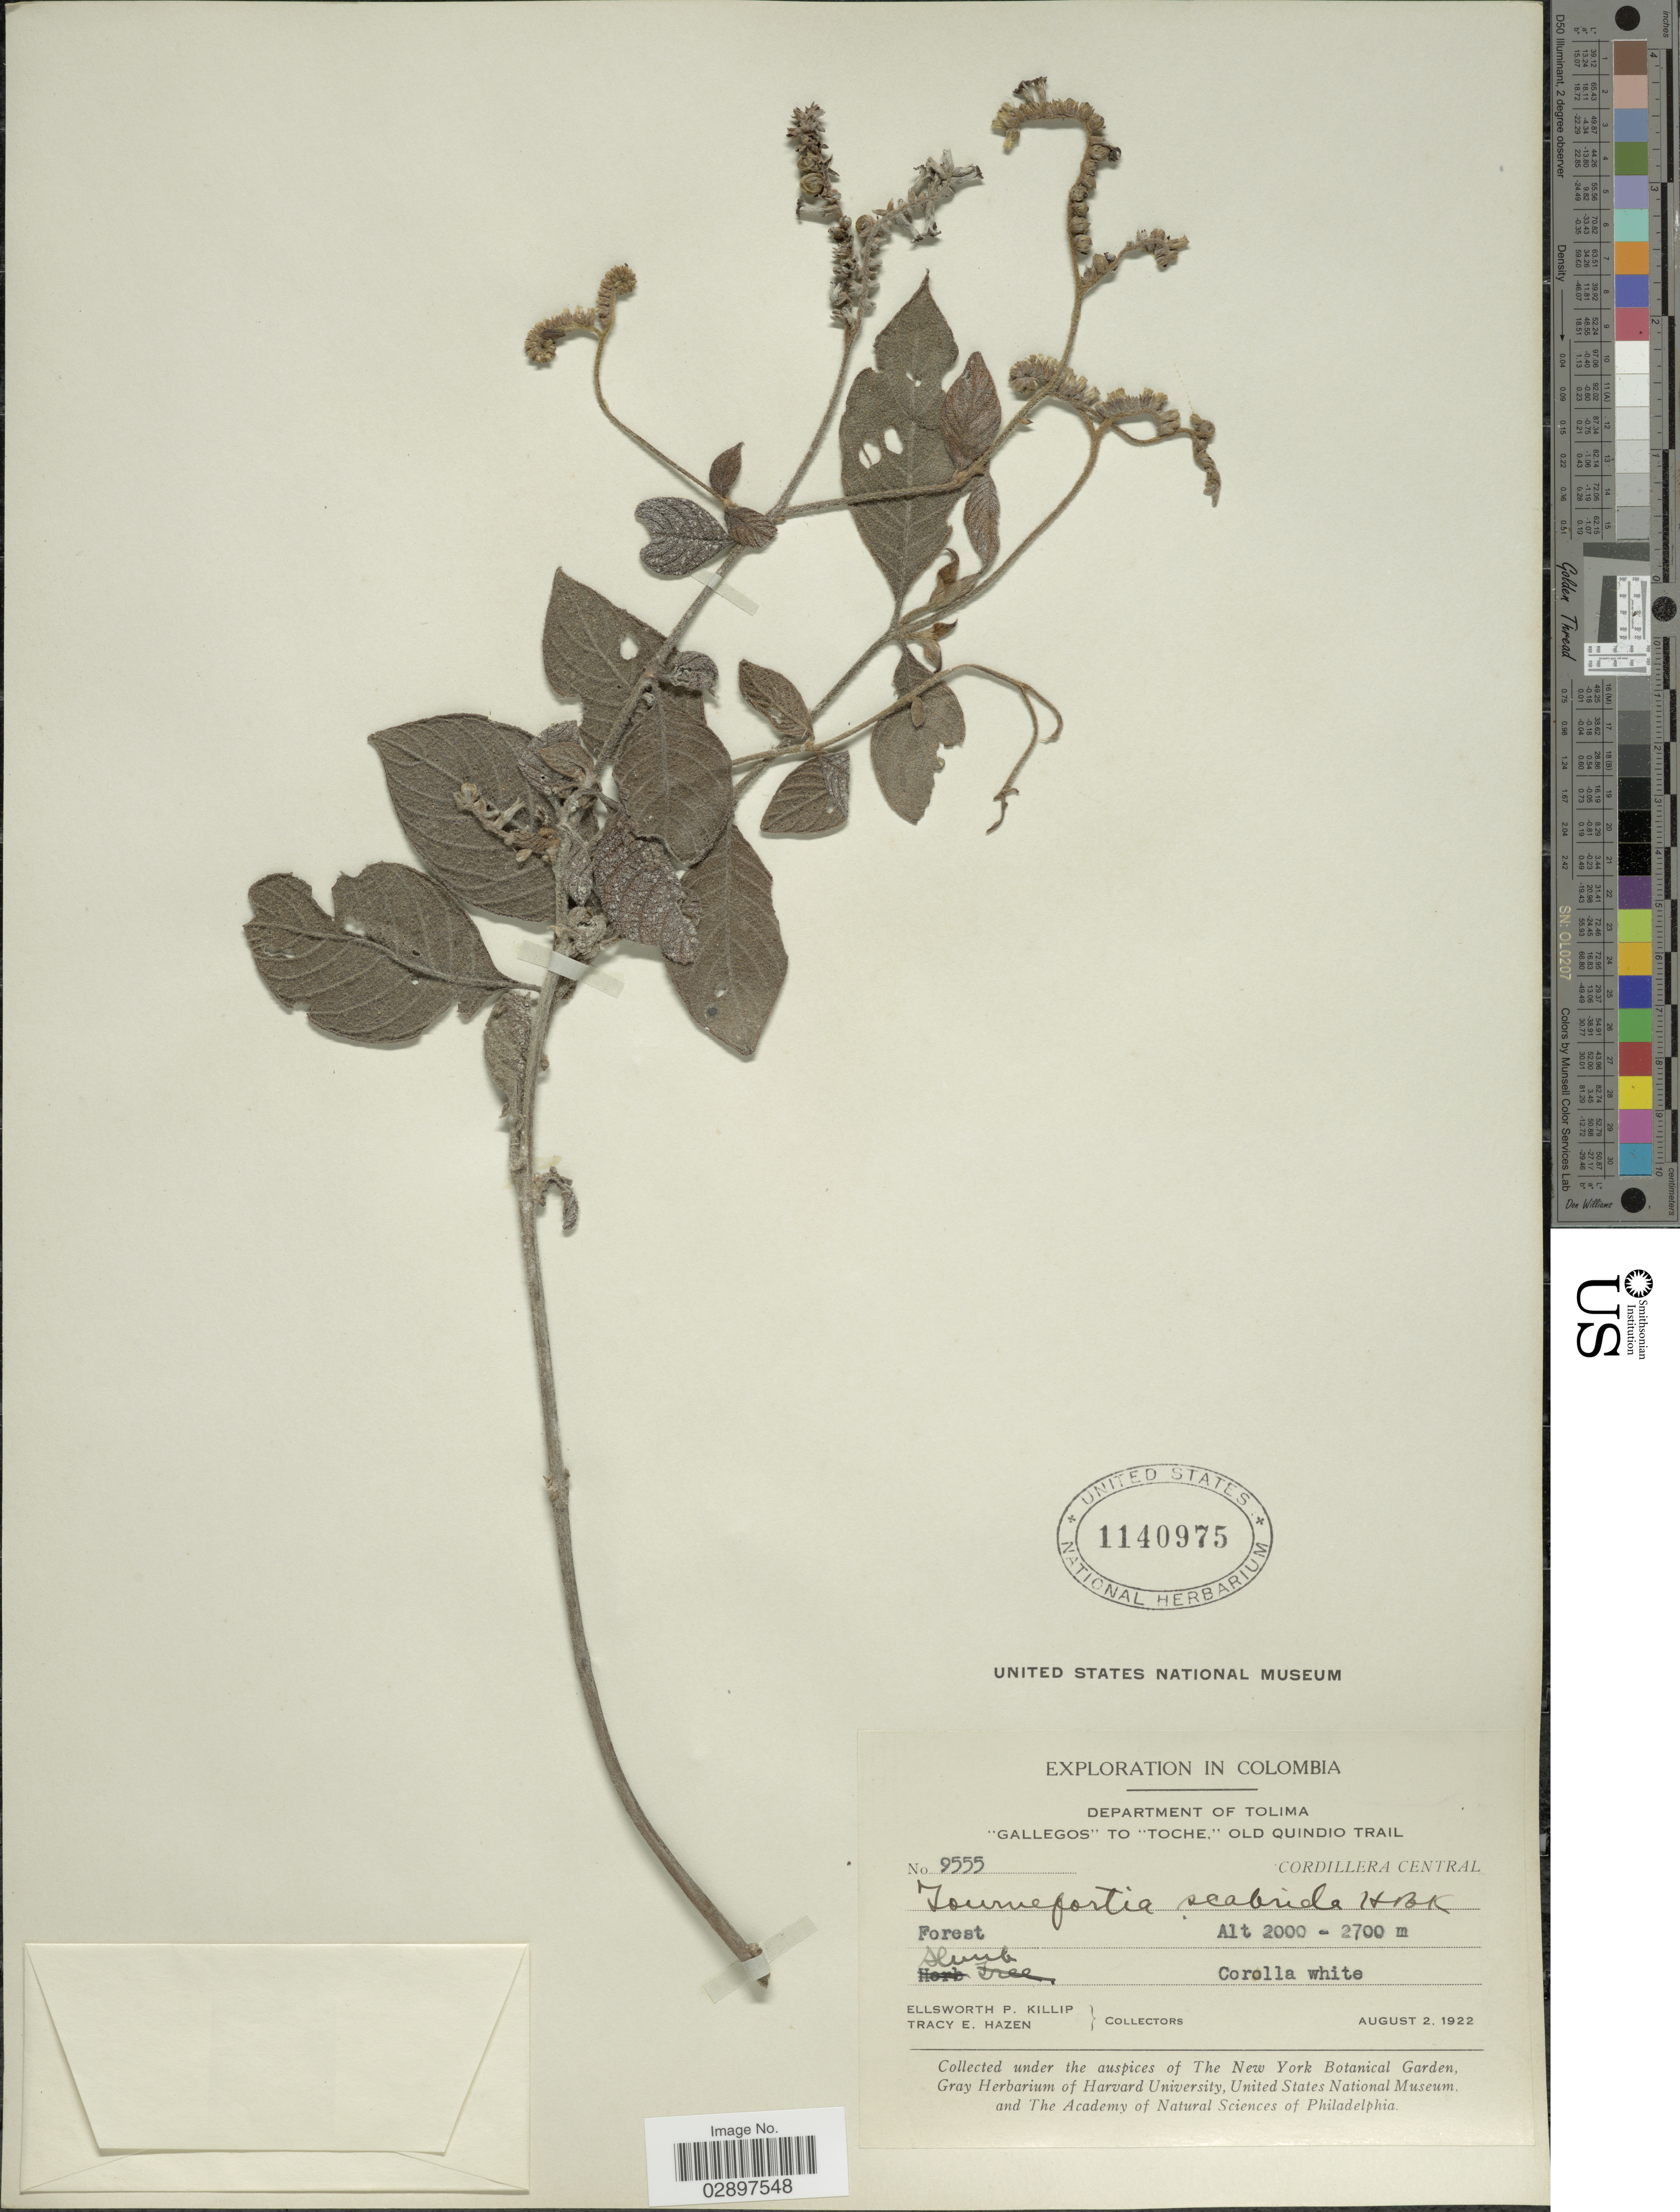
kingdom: Plantae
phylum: Tracheophyta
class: Magnoliopsida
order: Boraginales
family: Heliotropiaceae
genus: Tournefortia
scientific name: Tournefortia scabrida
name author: Kunth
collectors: E. P. Killip & T. E. Hazen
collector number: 9555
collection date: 1922-08-02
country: Colombia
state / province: Tolima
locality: Department of Tolima. "Gallegos" to "Toche, " old Quindio Trail. Cordillera Central.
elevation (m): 2000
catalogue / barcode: US 1140975